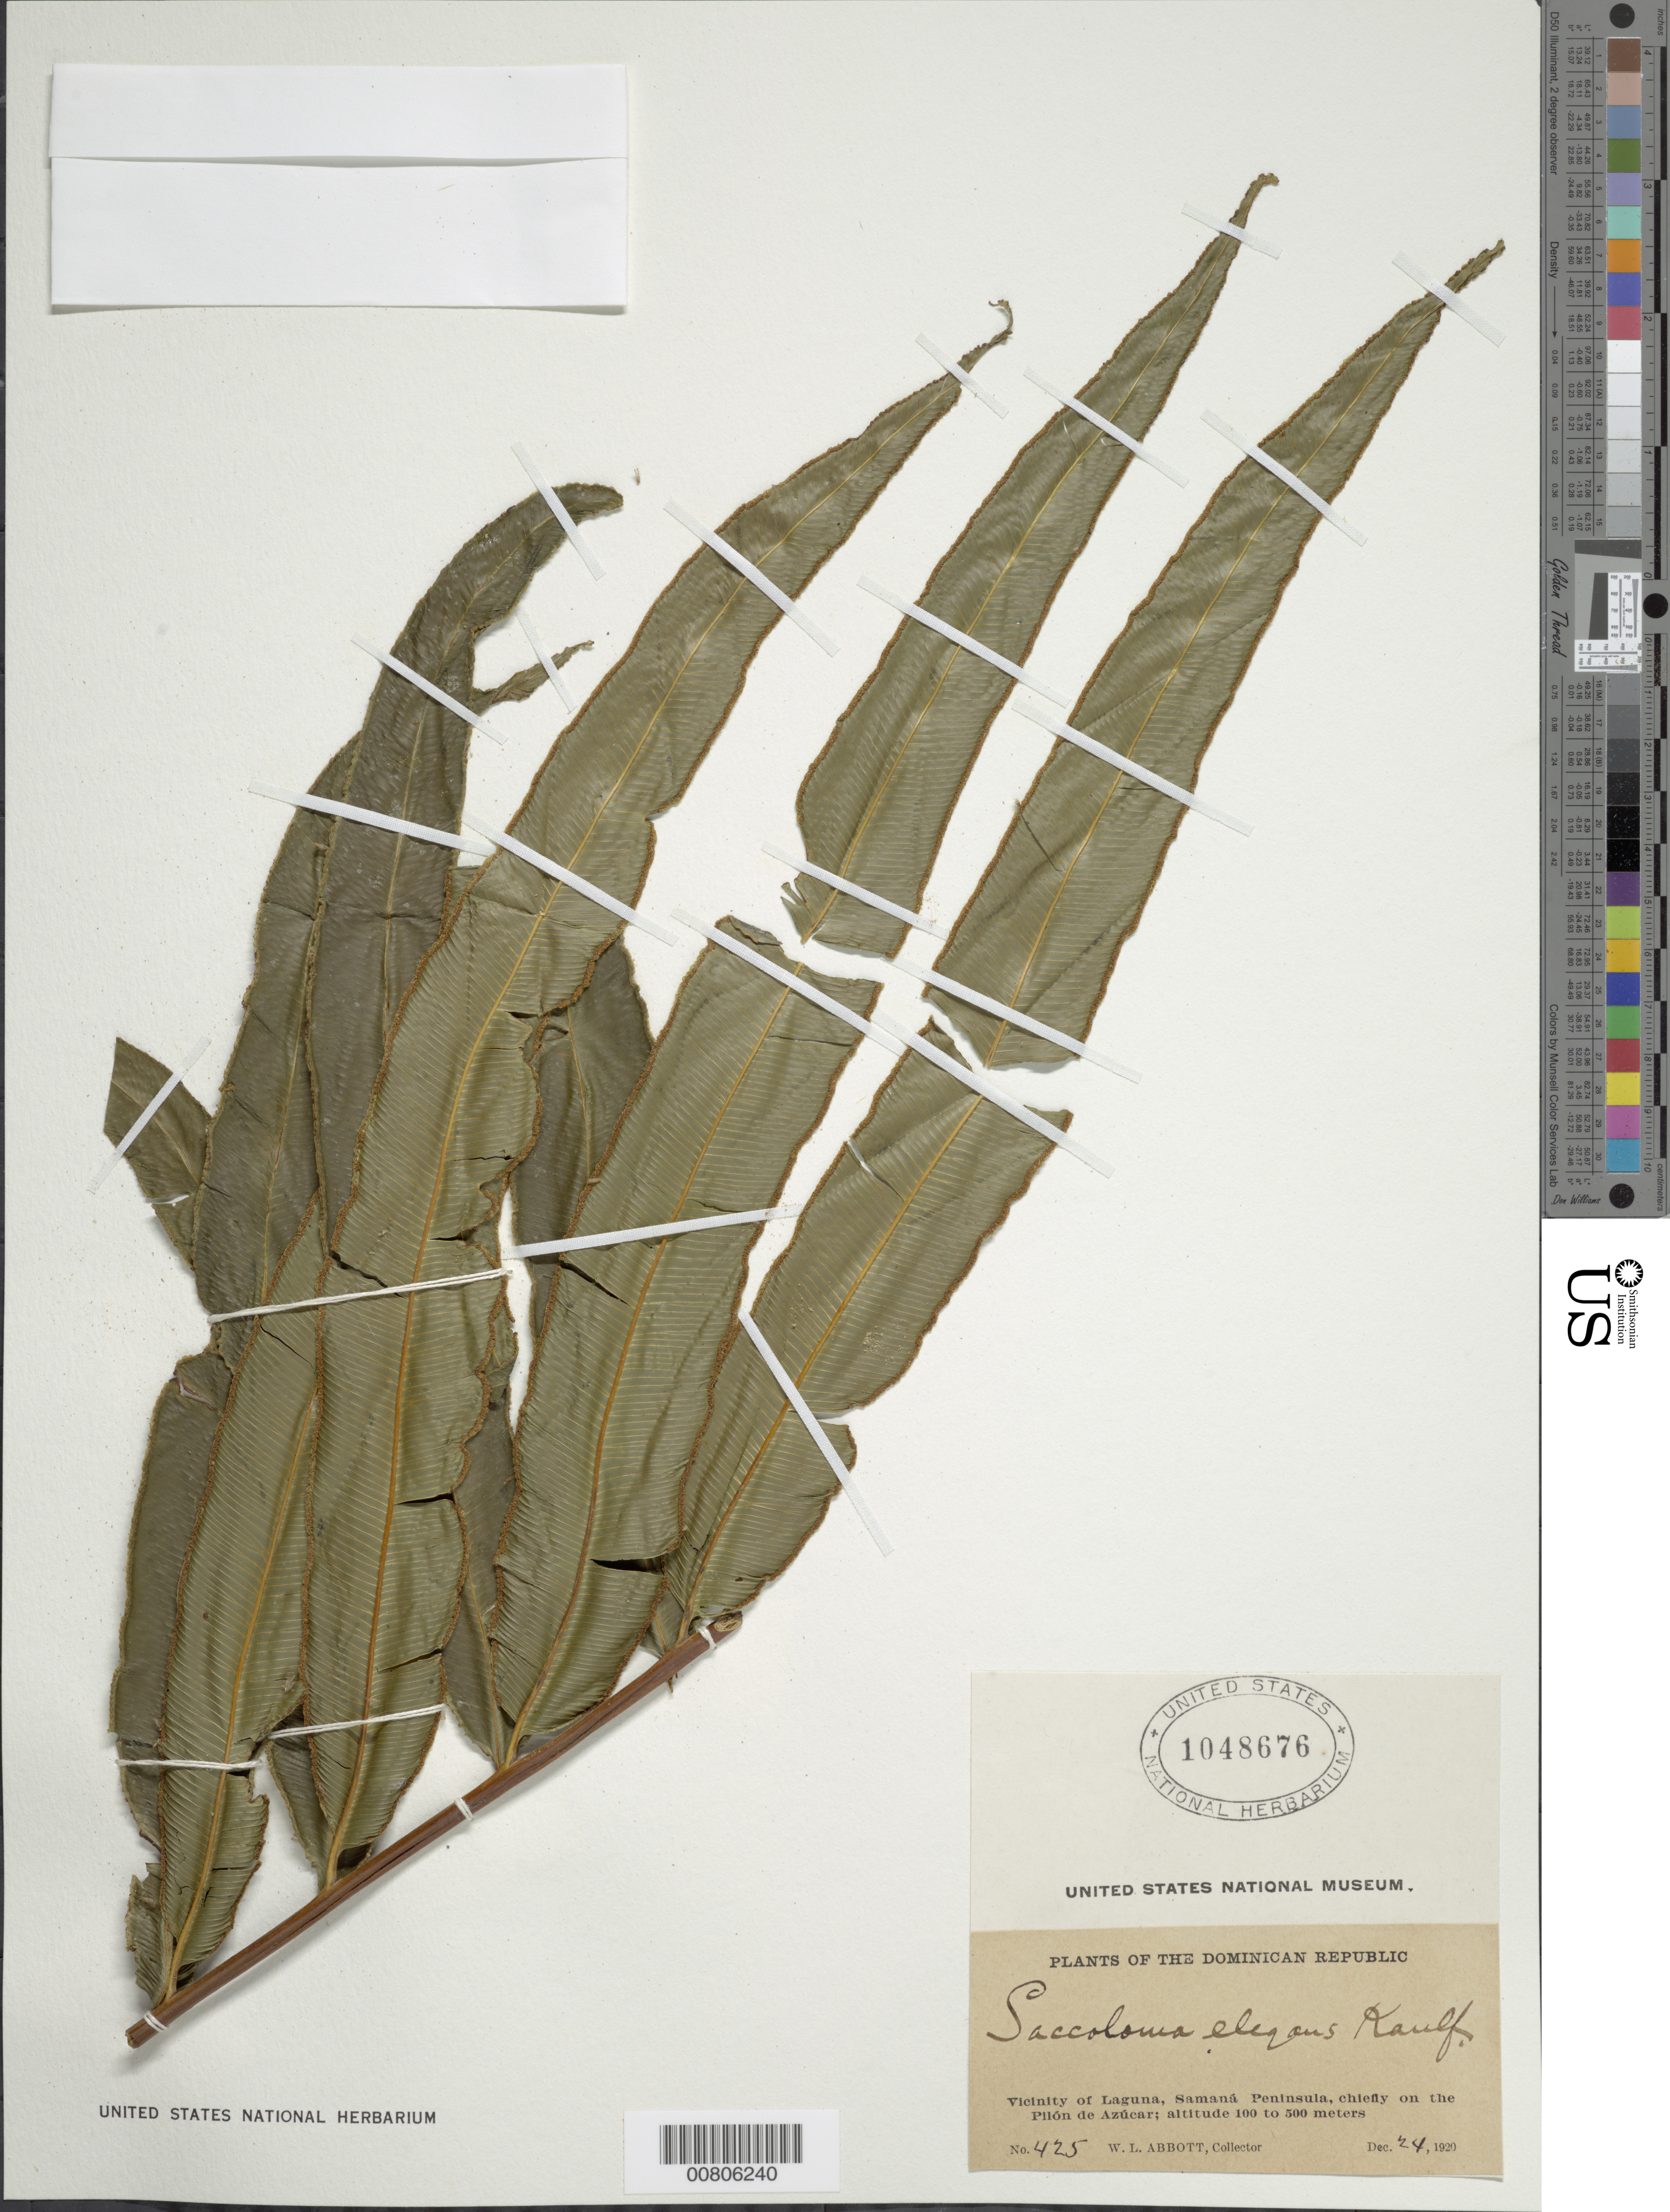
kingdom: Plantae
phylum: Tracheophyta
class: Polypodiopsida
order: Polypodiales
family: Saccolomataceae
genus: Saccoloma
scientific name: Saccoloma elegans subsp. chartaceum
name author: Cremers & K.U. Kramer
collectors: W. L. Abbott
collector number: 425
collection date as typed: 24 Dec 1920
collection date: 1920-12-24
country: Dominican Republic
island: Hispaniola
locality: Samaná Peninsula, vicinity Laguna, chiefly on the Pilón de Azúcar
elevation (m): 100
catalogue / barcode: US 1048676